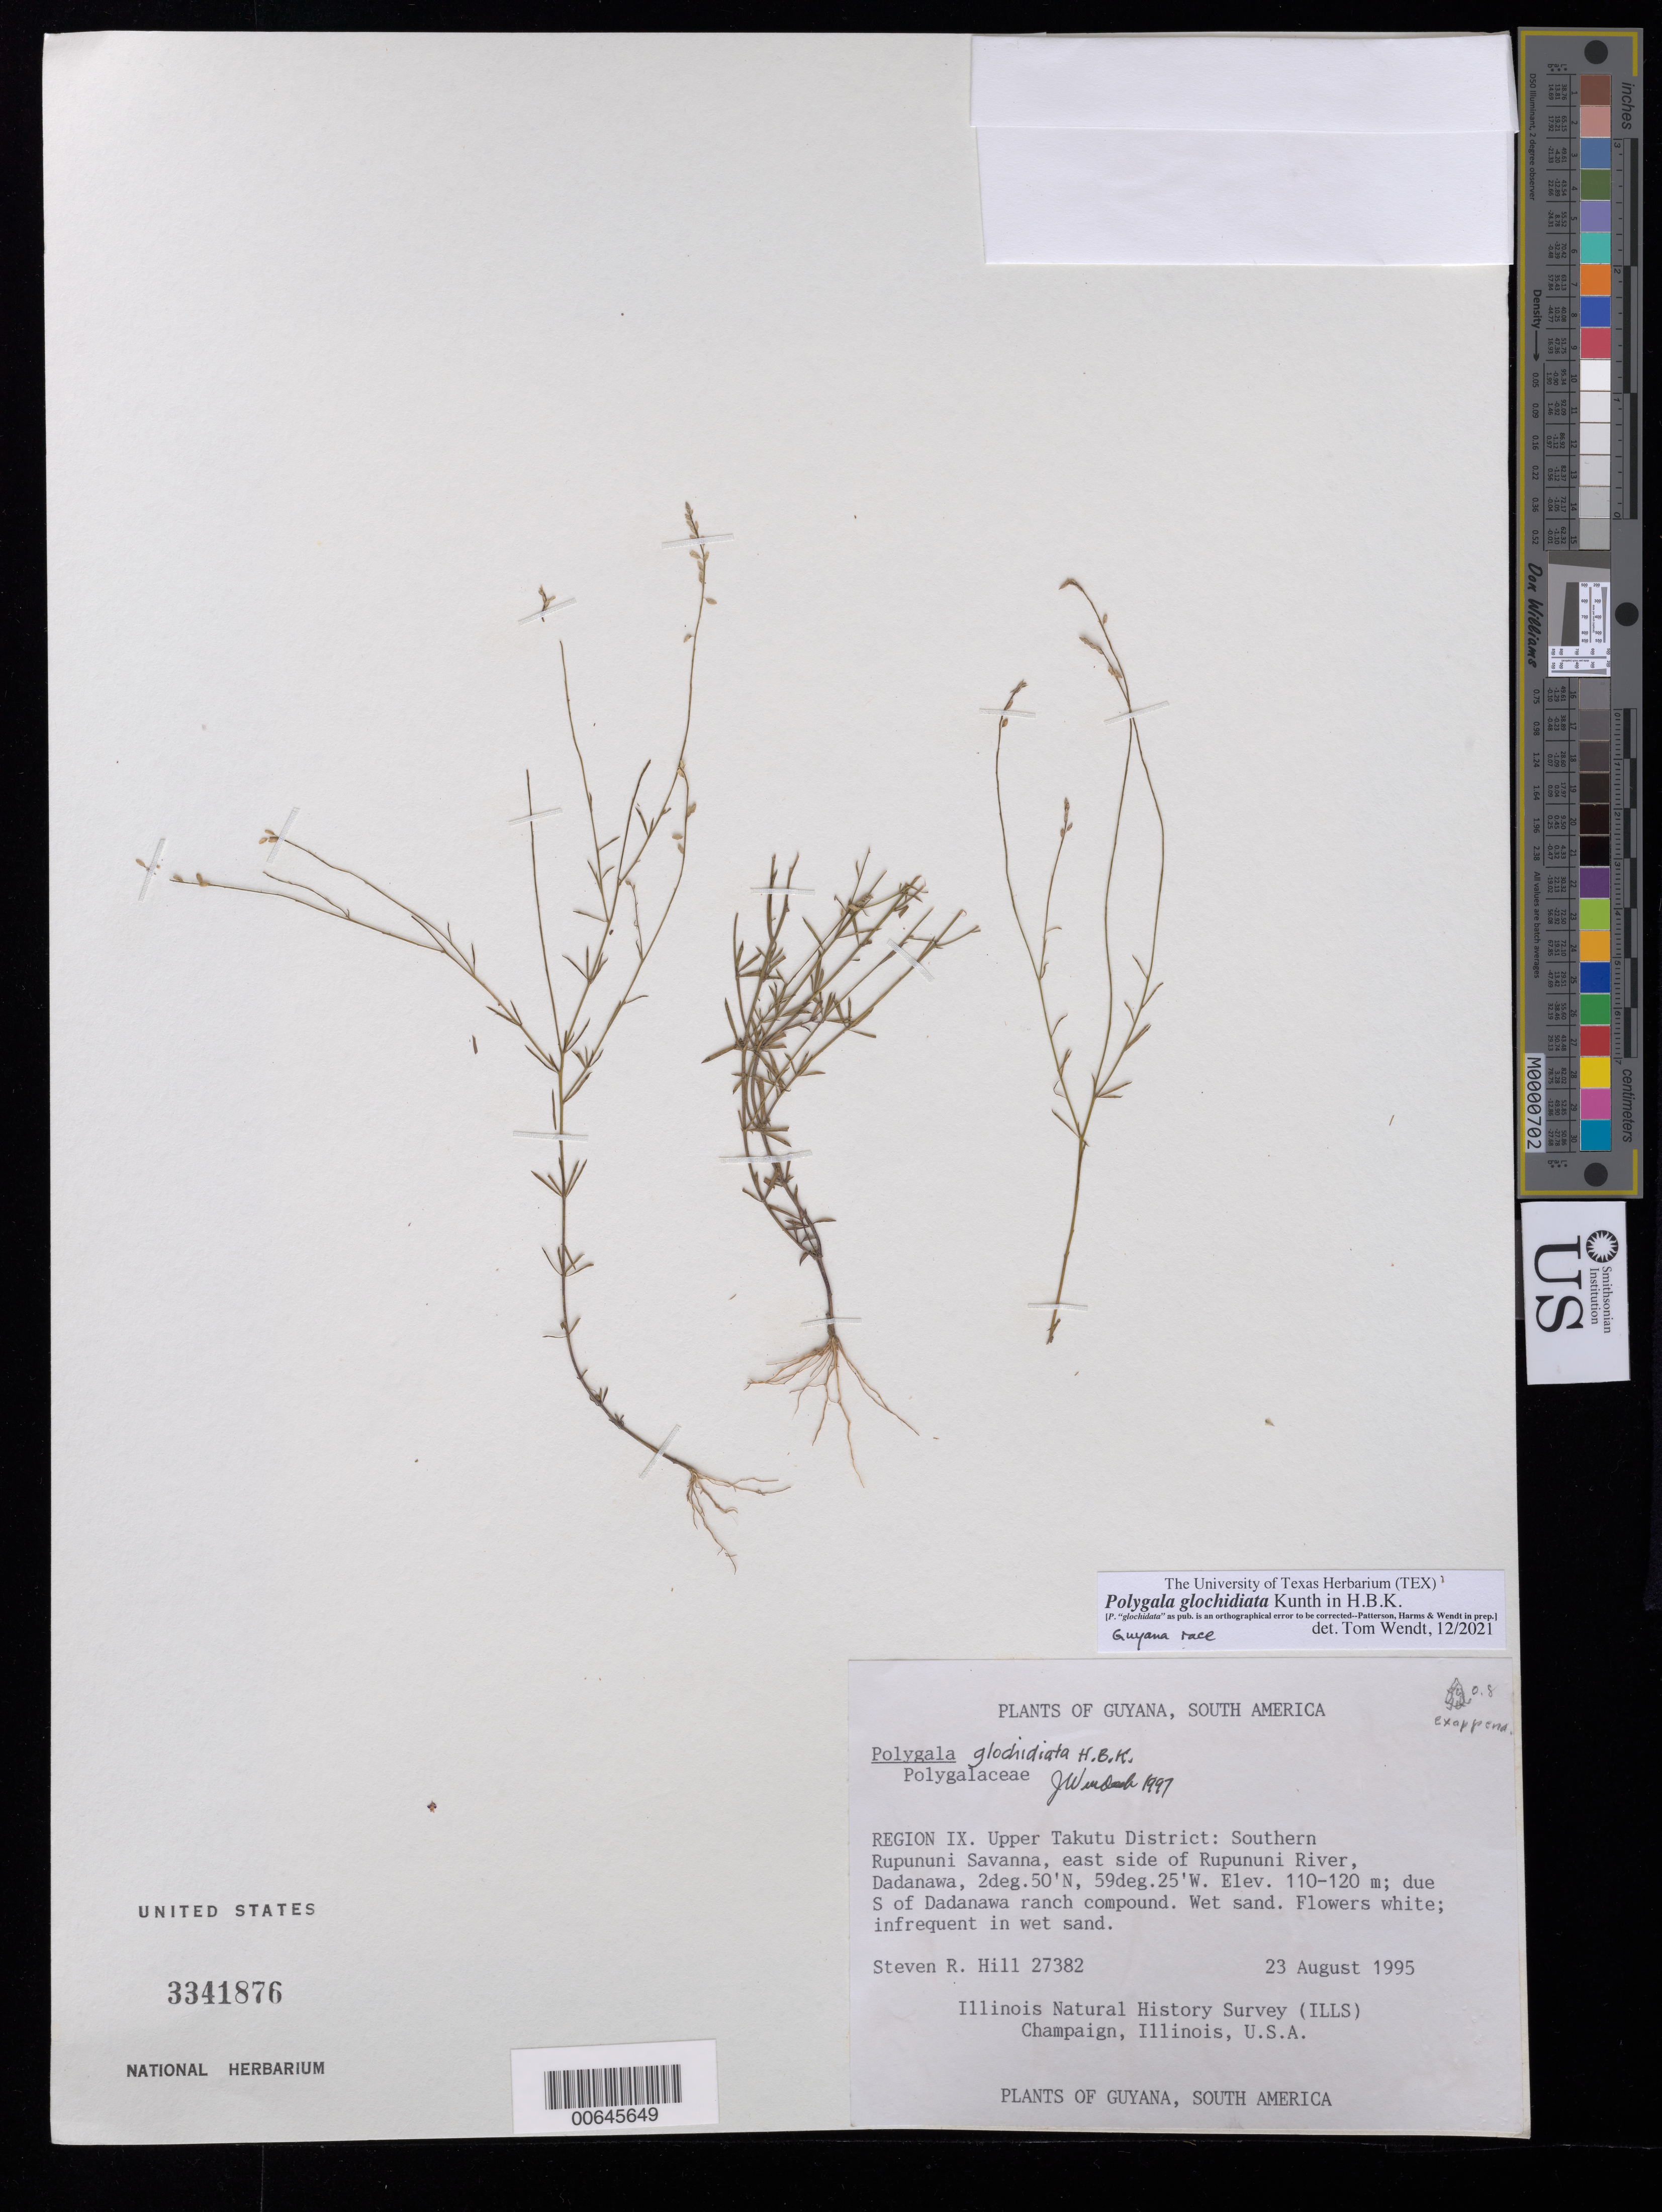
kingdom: Plantae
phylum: Tracheophyta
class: Magnoliopsida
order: Fabales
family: Polygalaceae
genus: Polygala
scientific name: Polygala glochidiata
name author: Kunth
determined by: Wendt, Thomas L.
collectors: S. R. Hill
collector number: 27382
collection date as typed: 23-Aug-95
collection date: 1995-08-23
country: Guyana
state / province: U. Takutu-U. Essequibo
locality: Dadanawa, southern Rupununi Savanna, E side of Rupununi R.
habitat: Wet sand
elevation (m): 110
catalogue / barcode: US 3341876